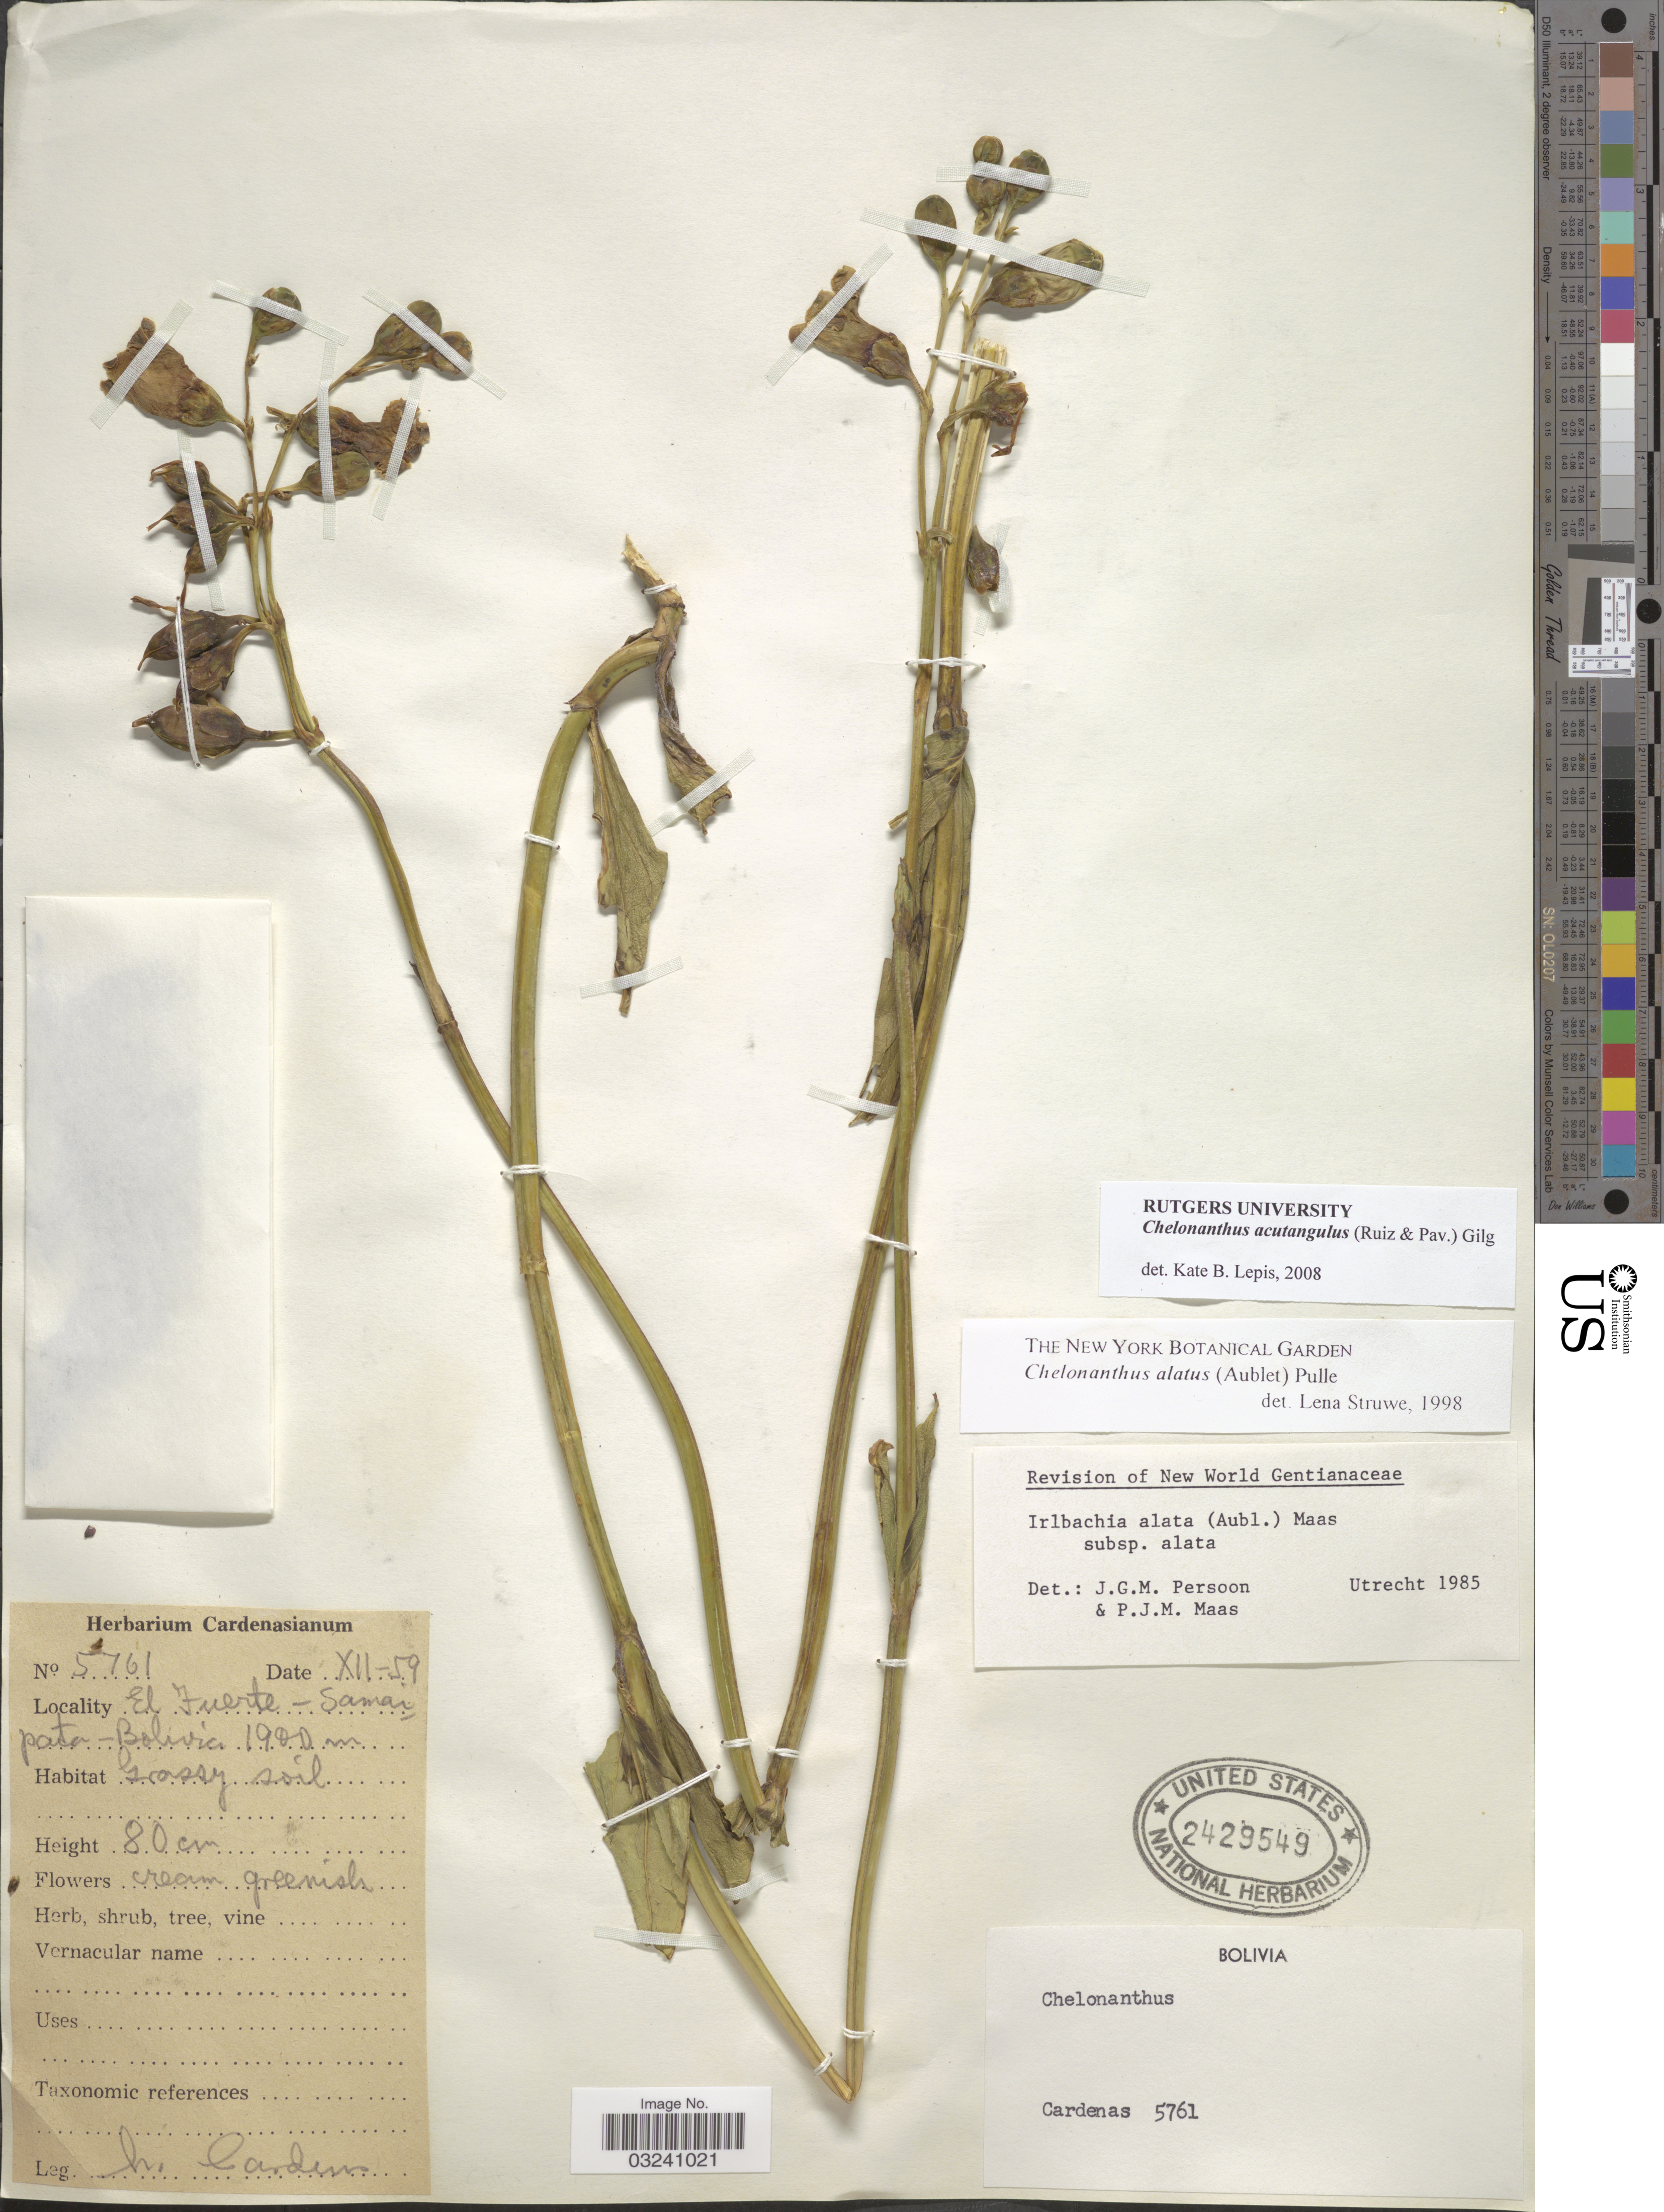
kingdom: Plantae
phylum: Tracheophyta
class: Magnoliopsida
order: Gentianales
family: Gentianaceae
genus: Chelonanthus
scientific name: Chelonanthus acutangulus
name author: (Ruiz & Pav.) Gilg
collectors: M. Cárdenas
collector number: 5761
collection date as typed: Transcribed d/m/y: /12/59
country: Bolivia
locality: El Fuerte-Samaipata.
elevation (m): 1900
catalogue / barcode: US 2429549